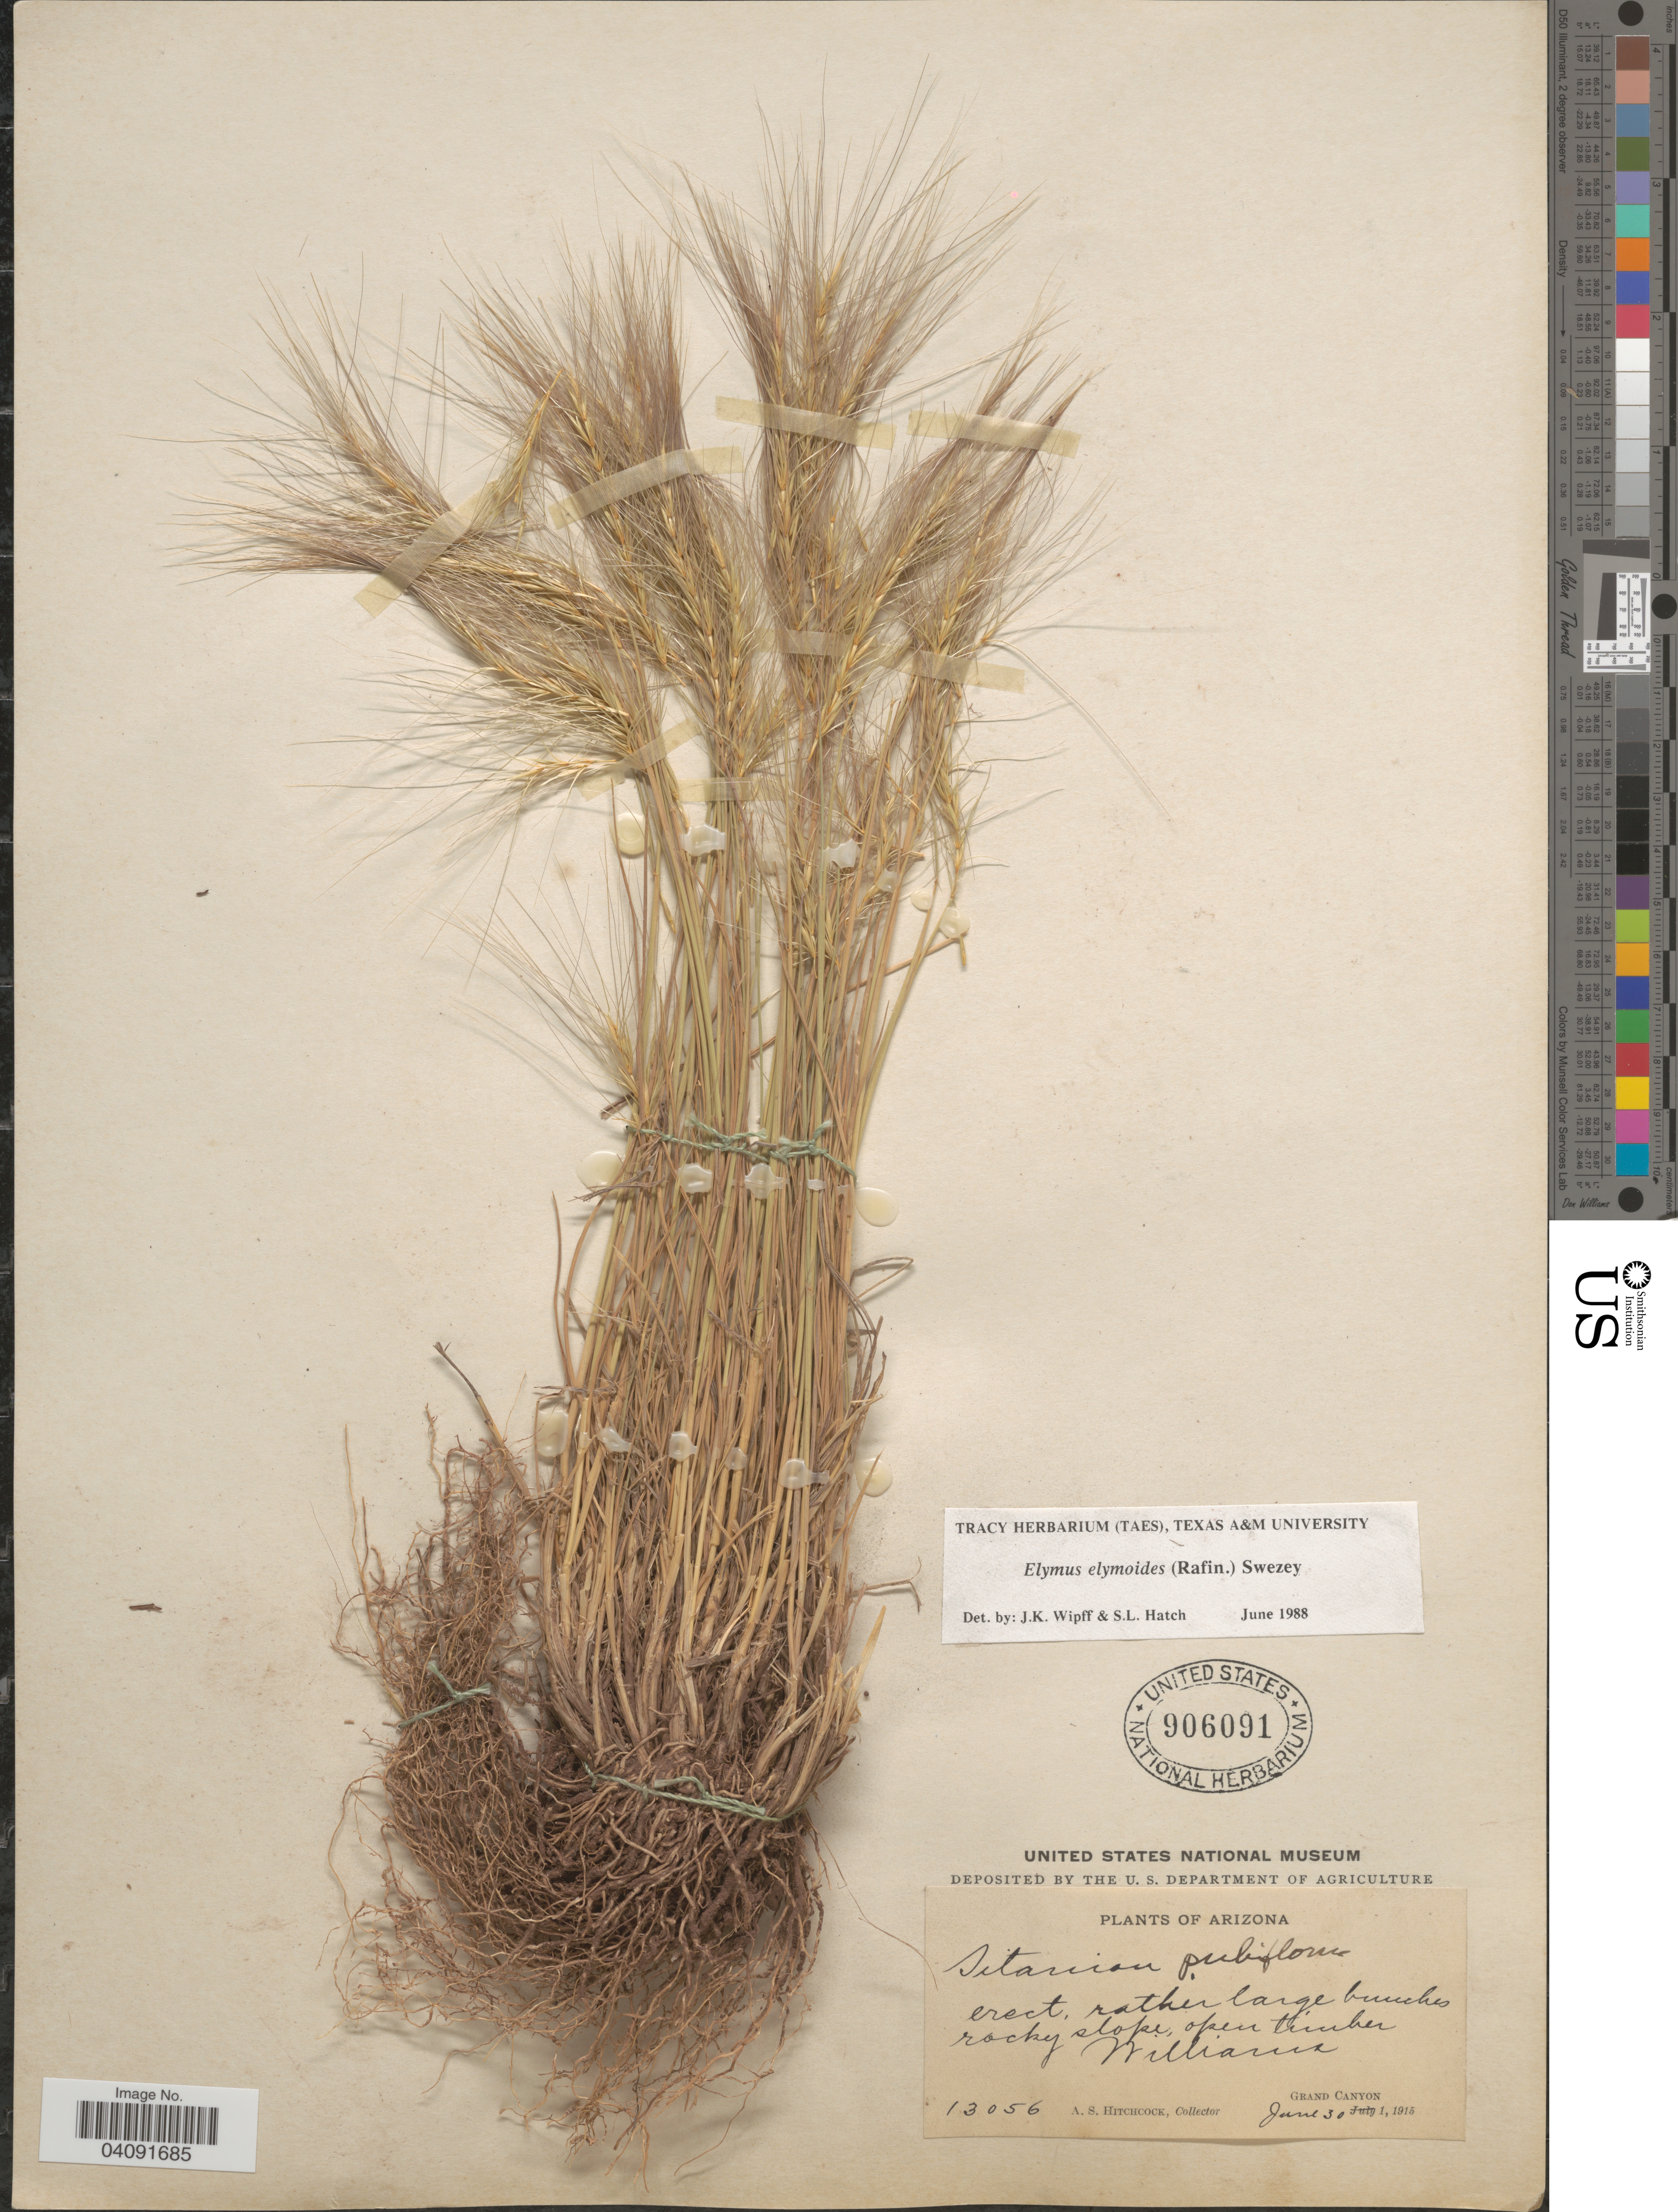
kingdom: Plantae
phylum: Tracheophyta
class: Liliopsida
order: Poales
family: Poaceae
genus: Elymus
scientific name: Elymus elymoides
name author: (Raf.) Swezey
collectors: A. S. Hitchcock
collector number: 13056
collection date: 1915-06-30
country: United States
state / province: Arizona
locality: Williams. Grand Canyon.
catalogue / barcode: US 906091